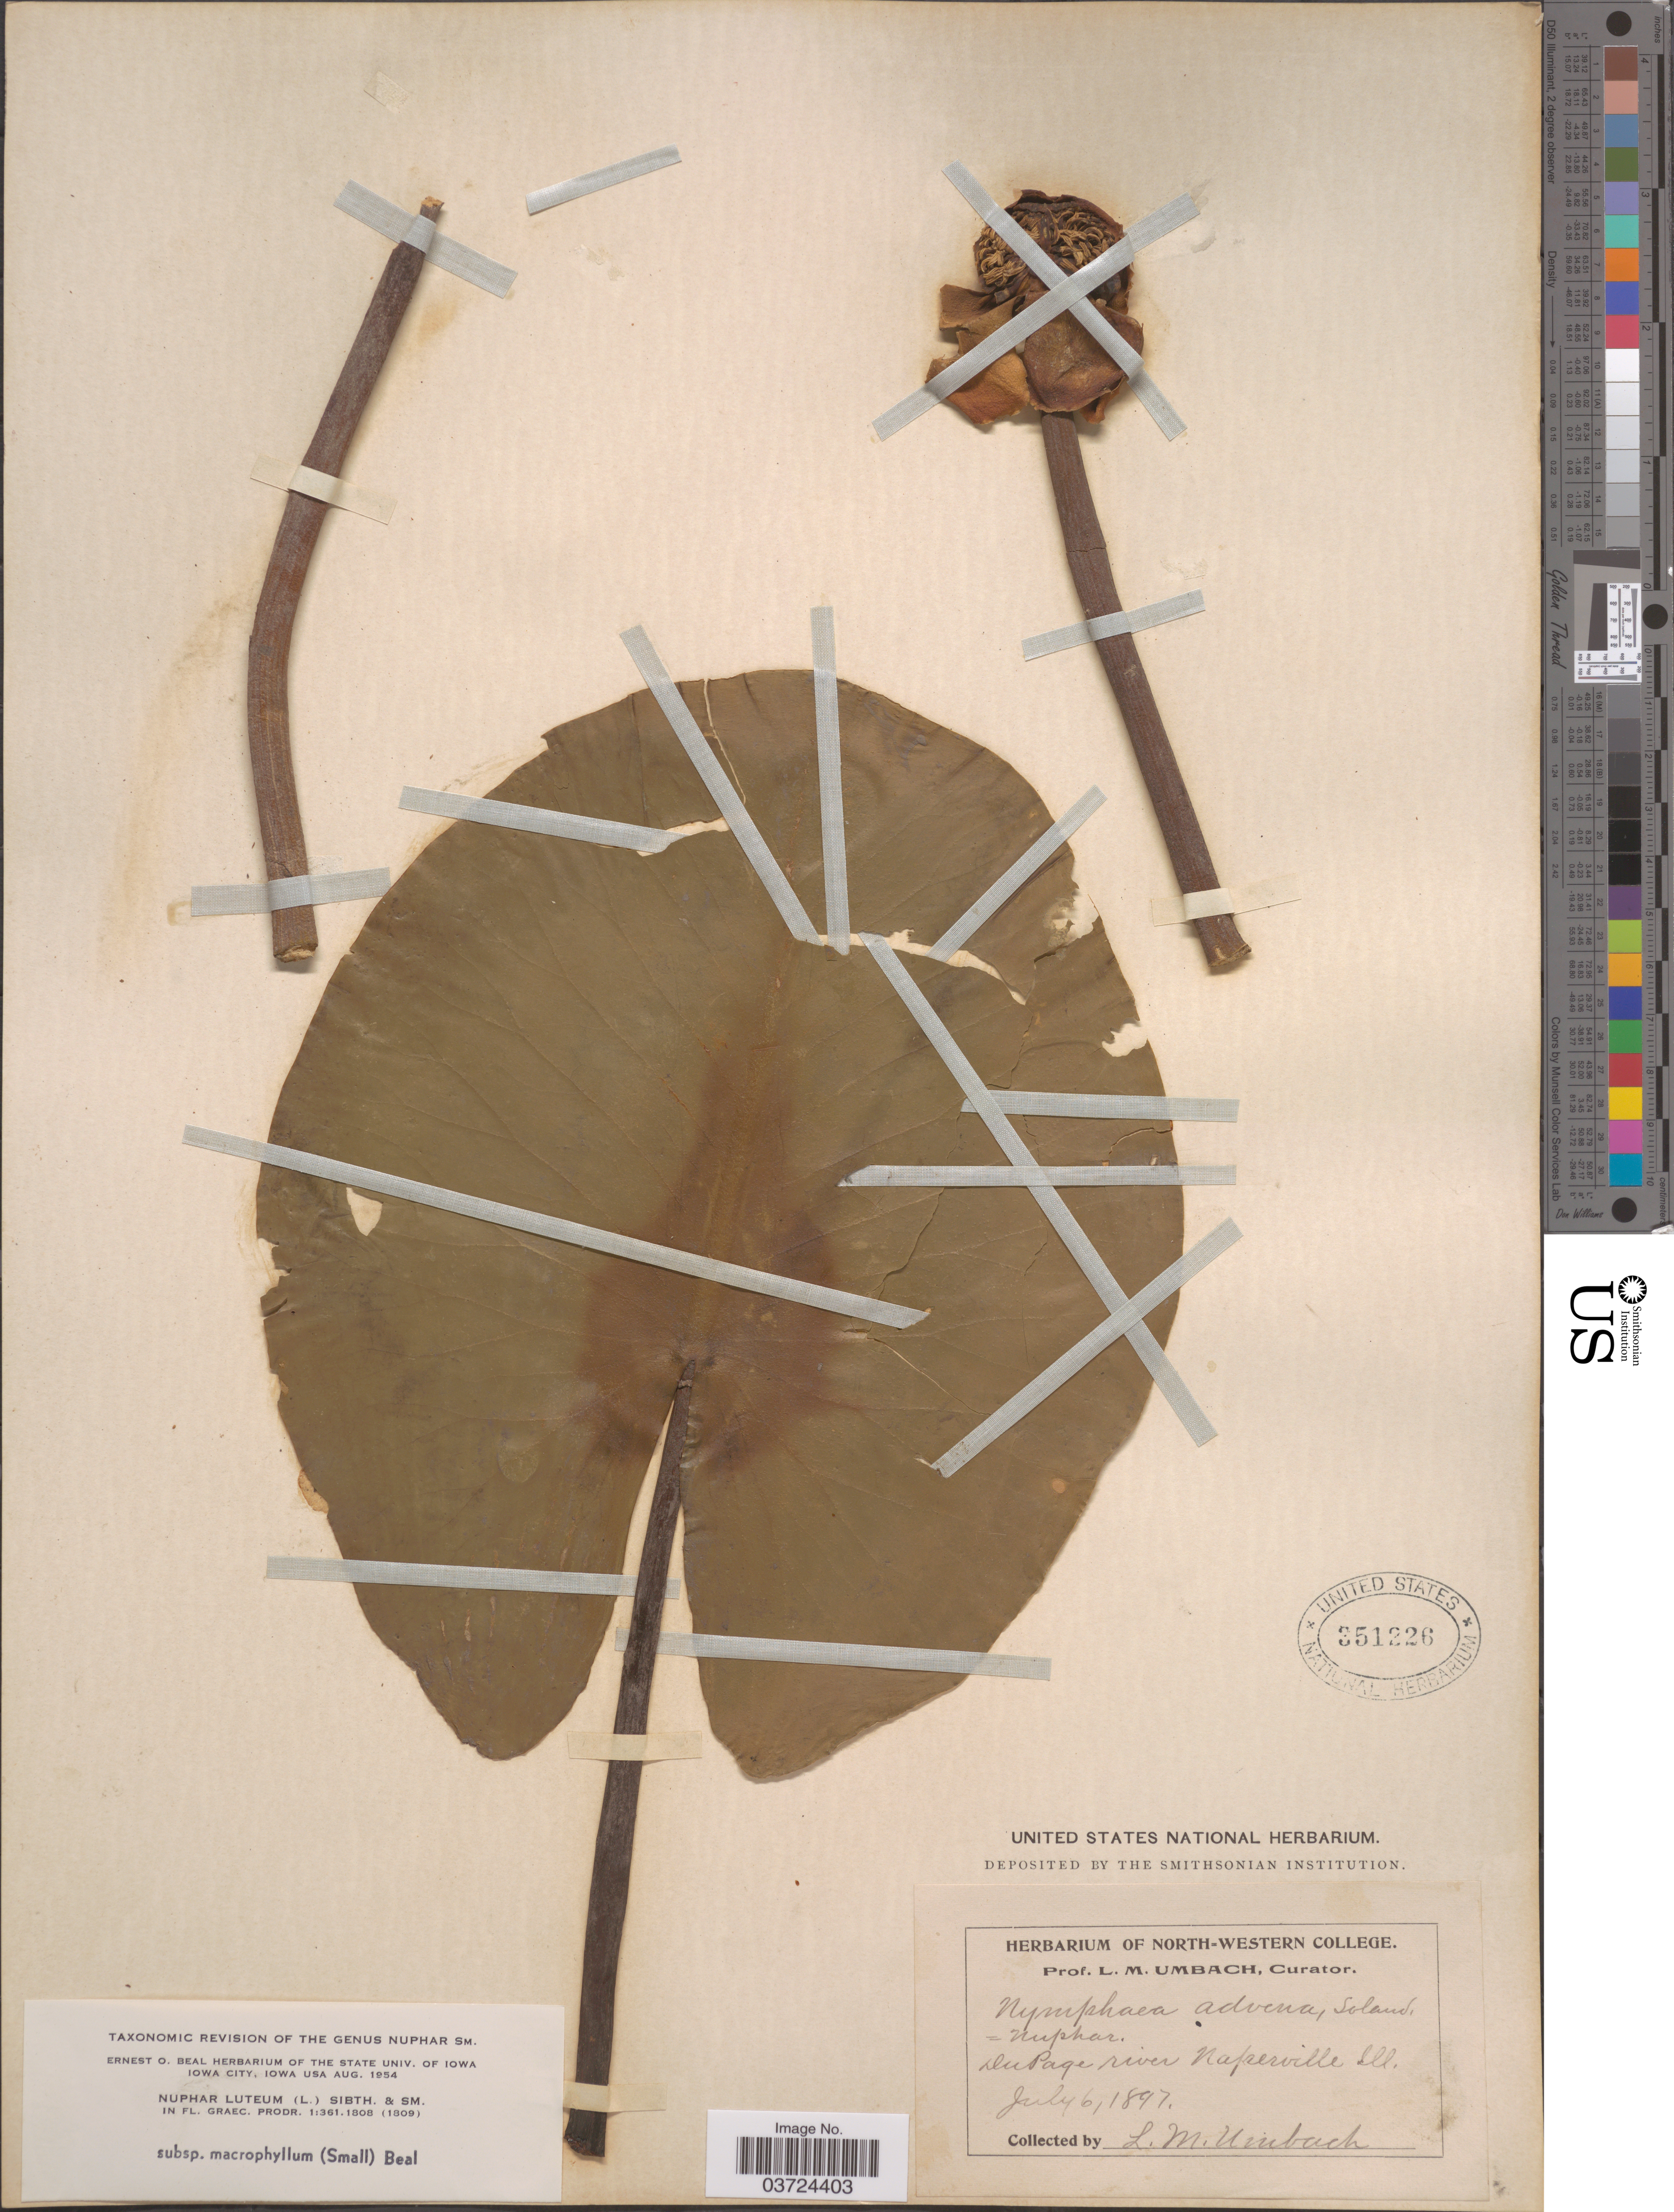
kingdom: Plantae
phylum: Tracheophyta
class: Magnoliopsida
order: Nymphaeales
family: Nymphaeaceae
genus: Nuphar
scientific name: Nuphar advena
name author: (Aiton) W.T. Aiton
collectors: L. M. Umbach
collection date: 1897-07-06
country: United States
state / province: Illinois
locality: DuPage river Naperville.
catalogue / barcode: US 351226